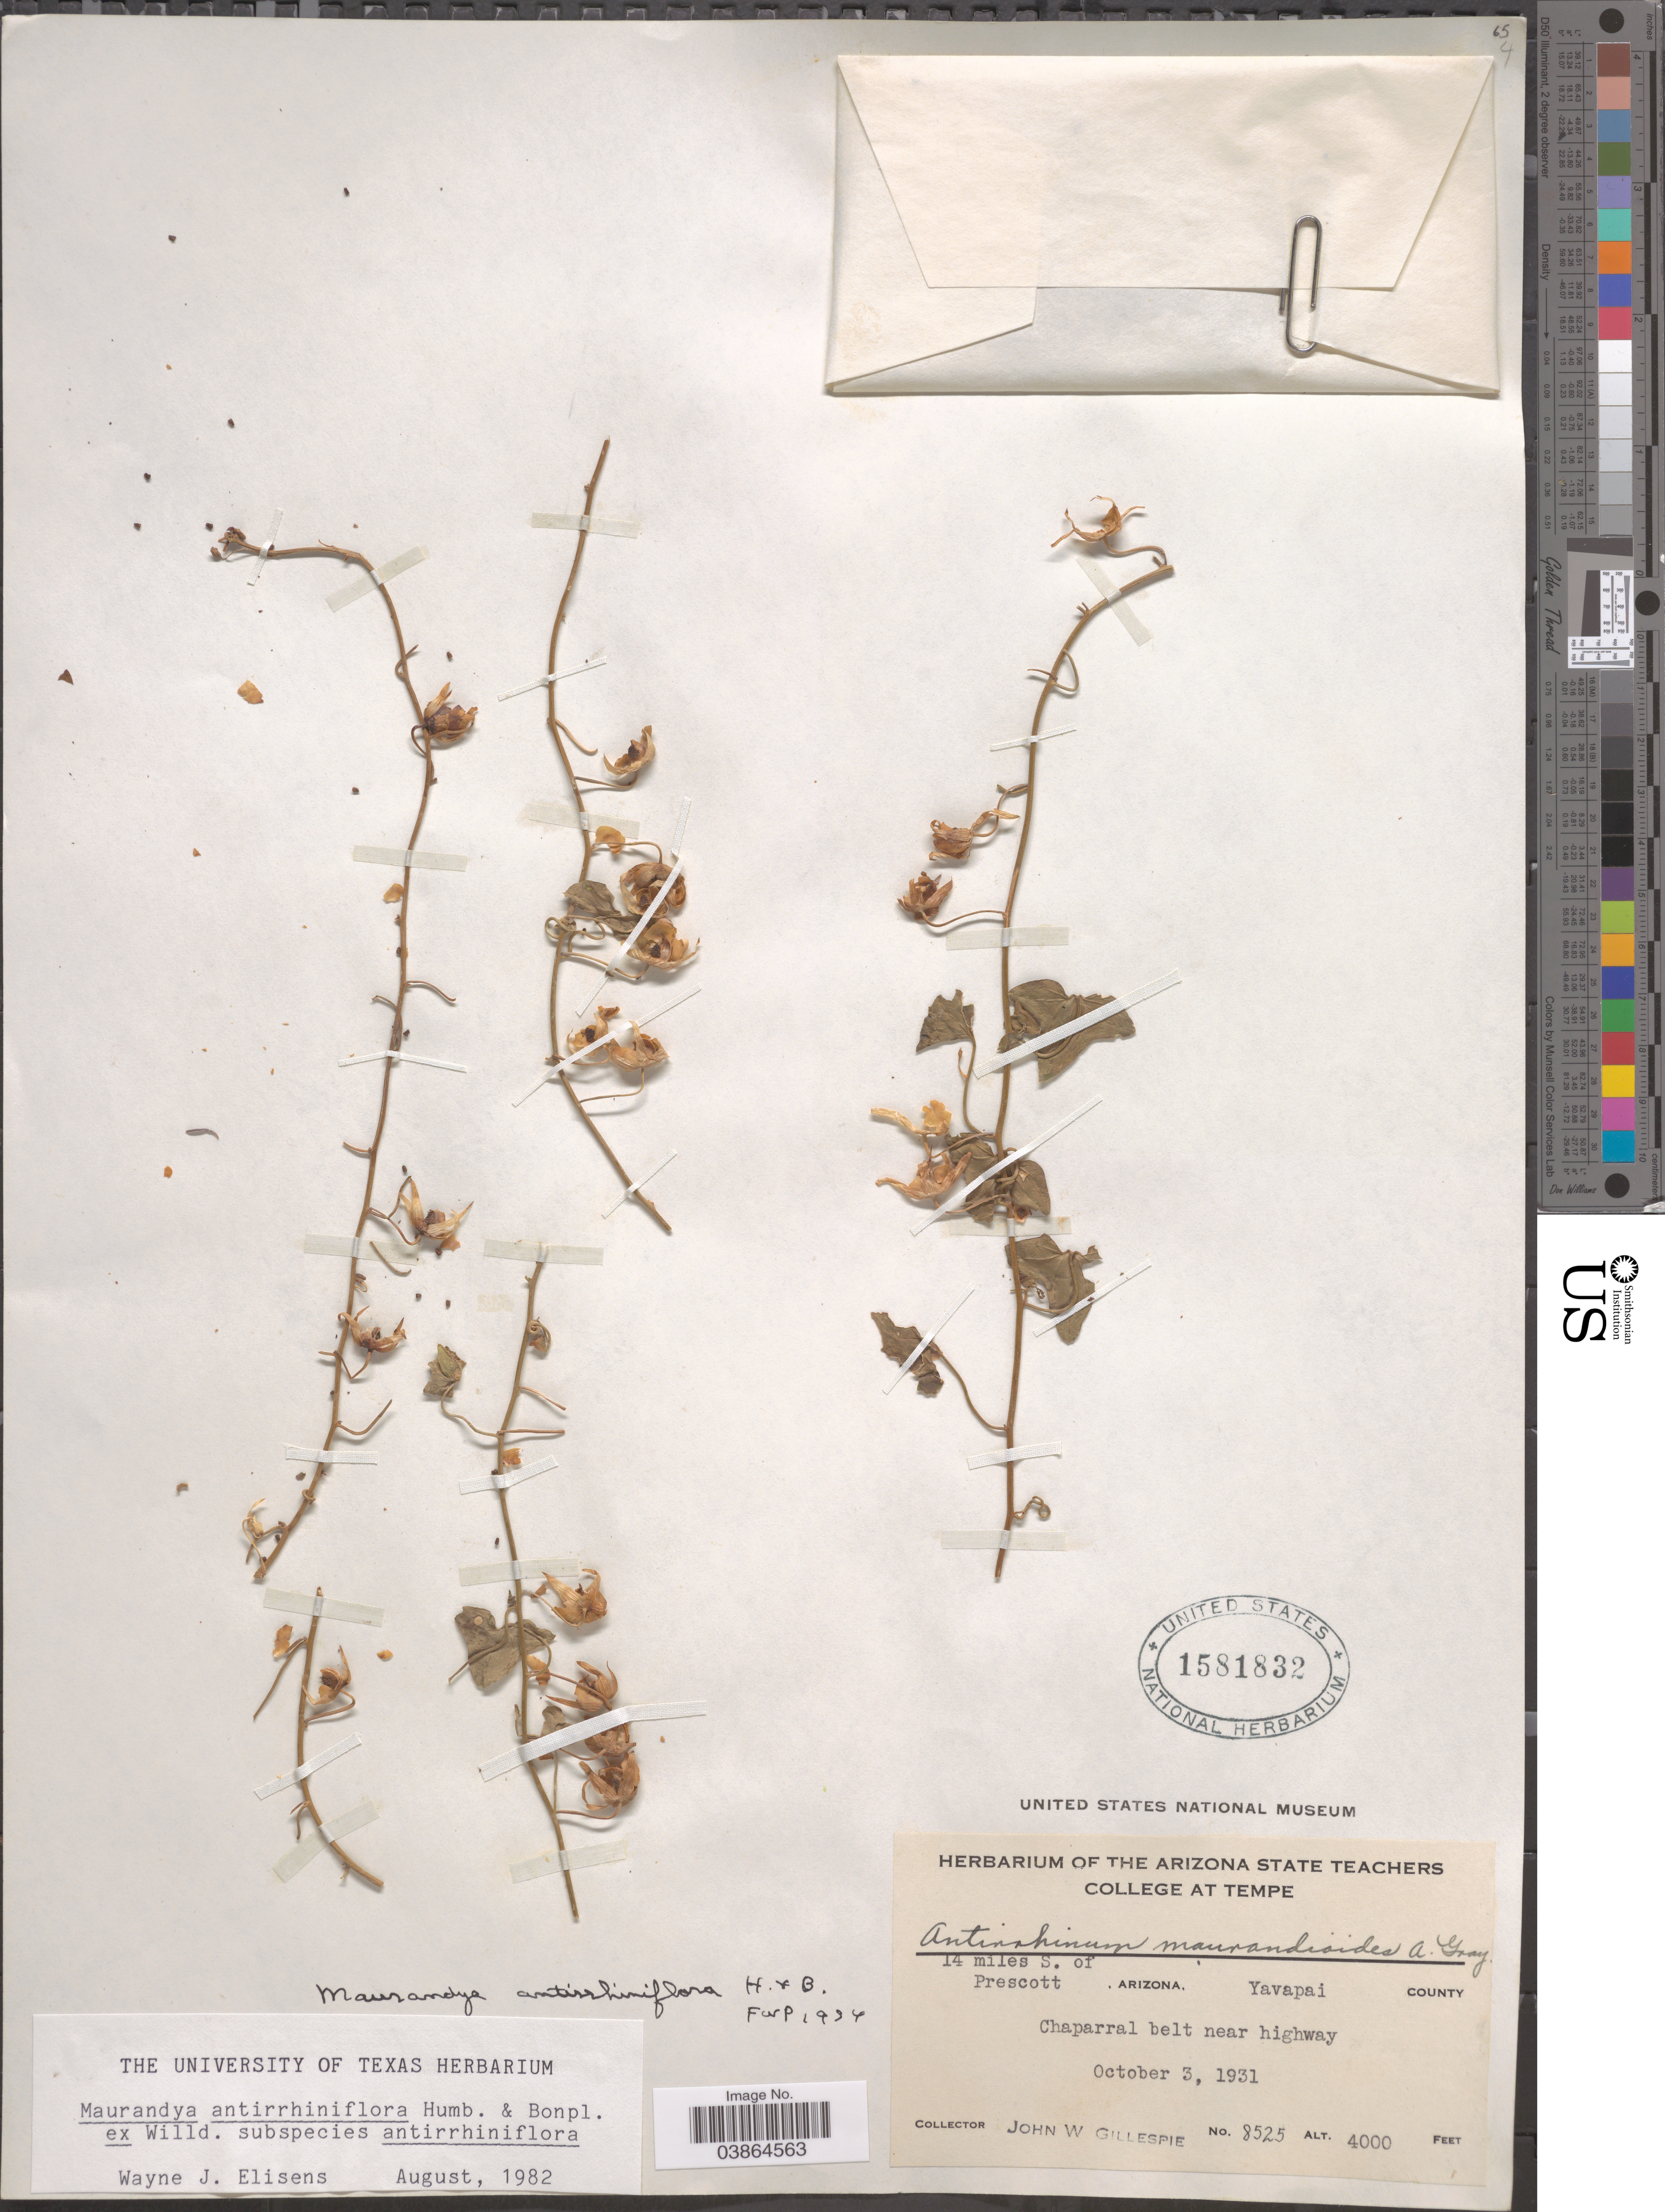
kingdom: Plantae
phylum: Tracheophyta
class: Magnoliopsida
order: Lamiales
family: Plantaginaceae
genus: Maurandya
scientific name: Maurandya antirrhiniflora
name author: Humb. & Bonpl. ex Willd.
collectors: J. W. Gillespie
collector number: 8525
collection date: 1931-10-03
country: United States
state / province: Arizona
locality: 14 miles S. of Prescott. Yavapai County. Chaparral belt near highway.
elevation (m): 1219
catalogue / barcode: US 1581832